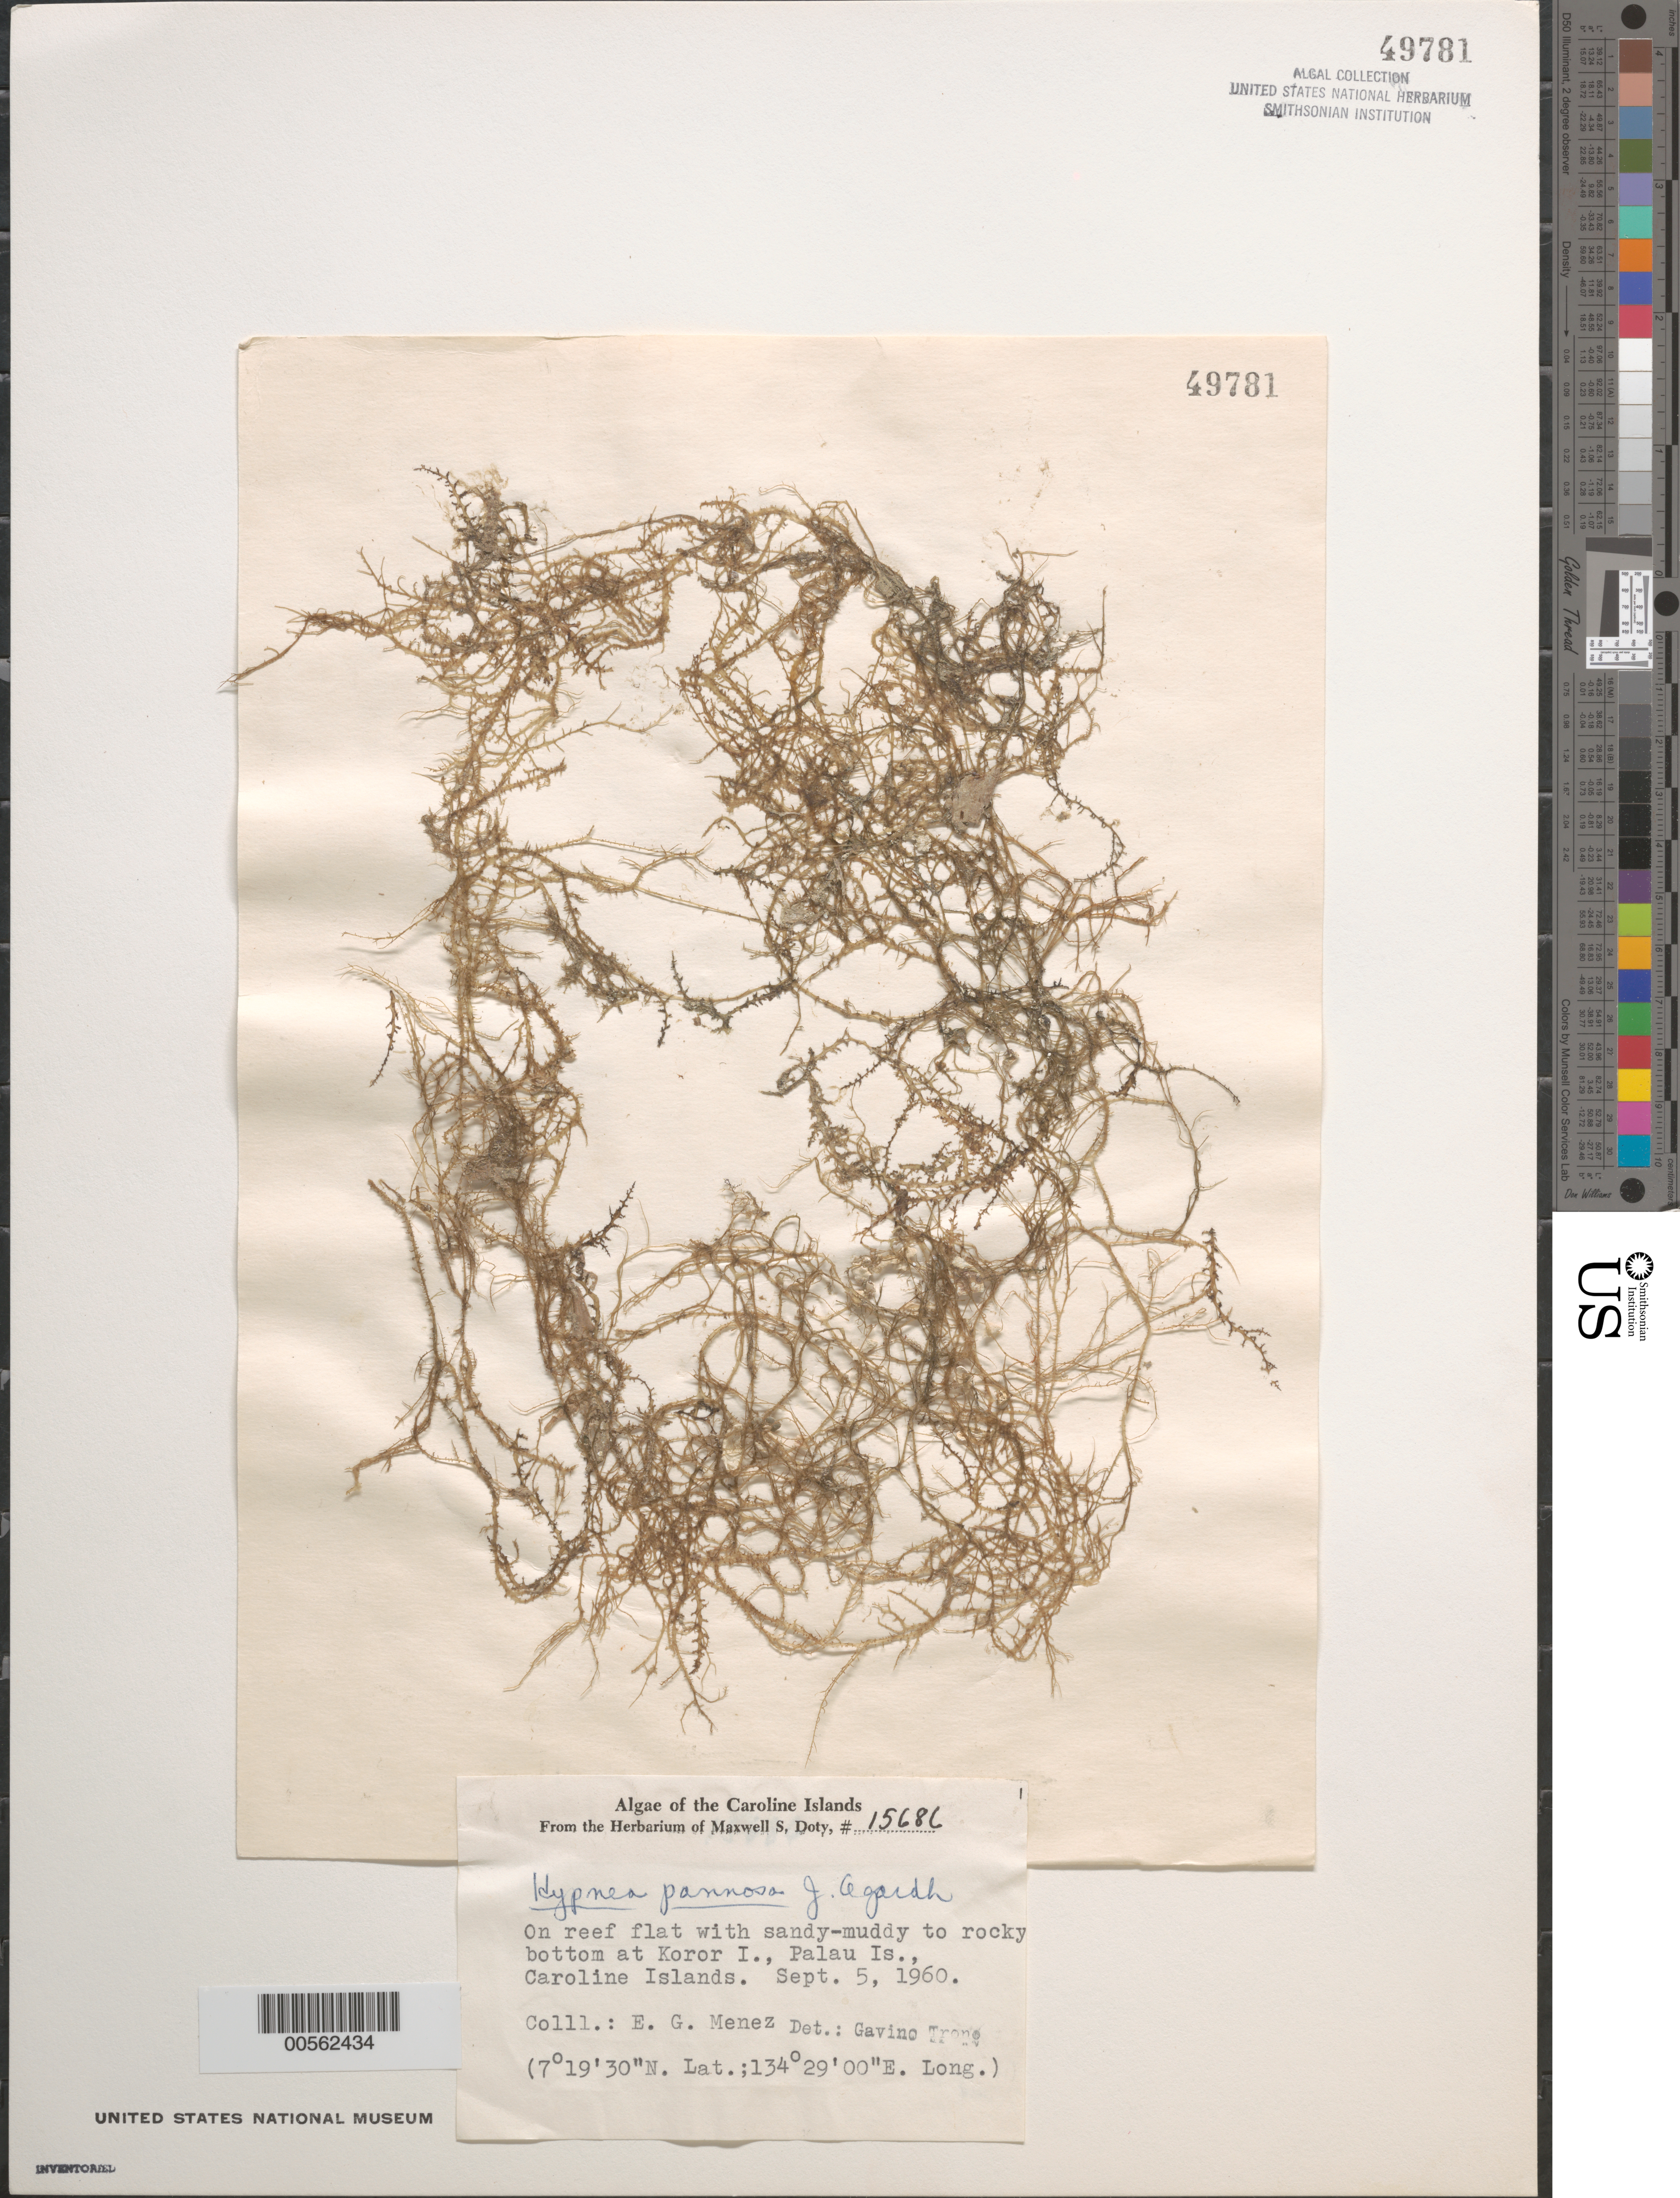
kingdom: Plantae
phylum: Rhodophyta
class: Florideophyceae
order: Gigartinales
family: Cystocloniaceae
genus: Hypnea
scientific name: Hypnea pannosa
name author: J. Agardh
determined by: Trono, Gavino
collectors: Meñez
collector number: MSD 15686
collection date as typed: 05 Sep 1960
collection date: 1960-09-05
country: Palau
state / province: Koror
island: Oreor (Koror)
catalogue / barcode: US 49781